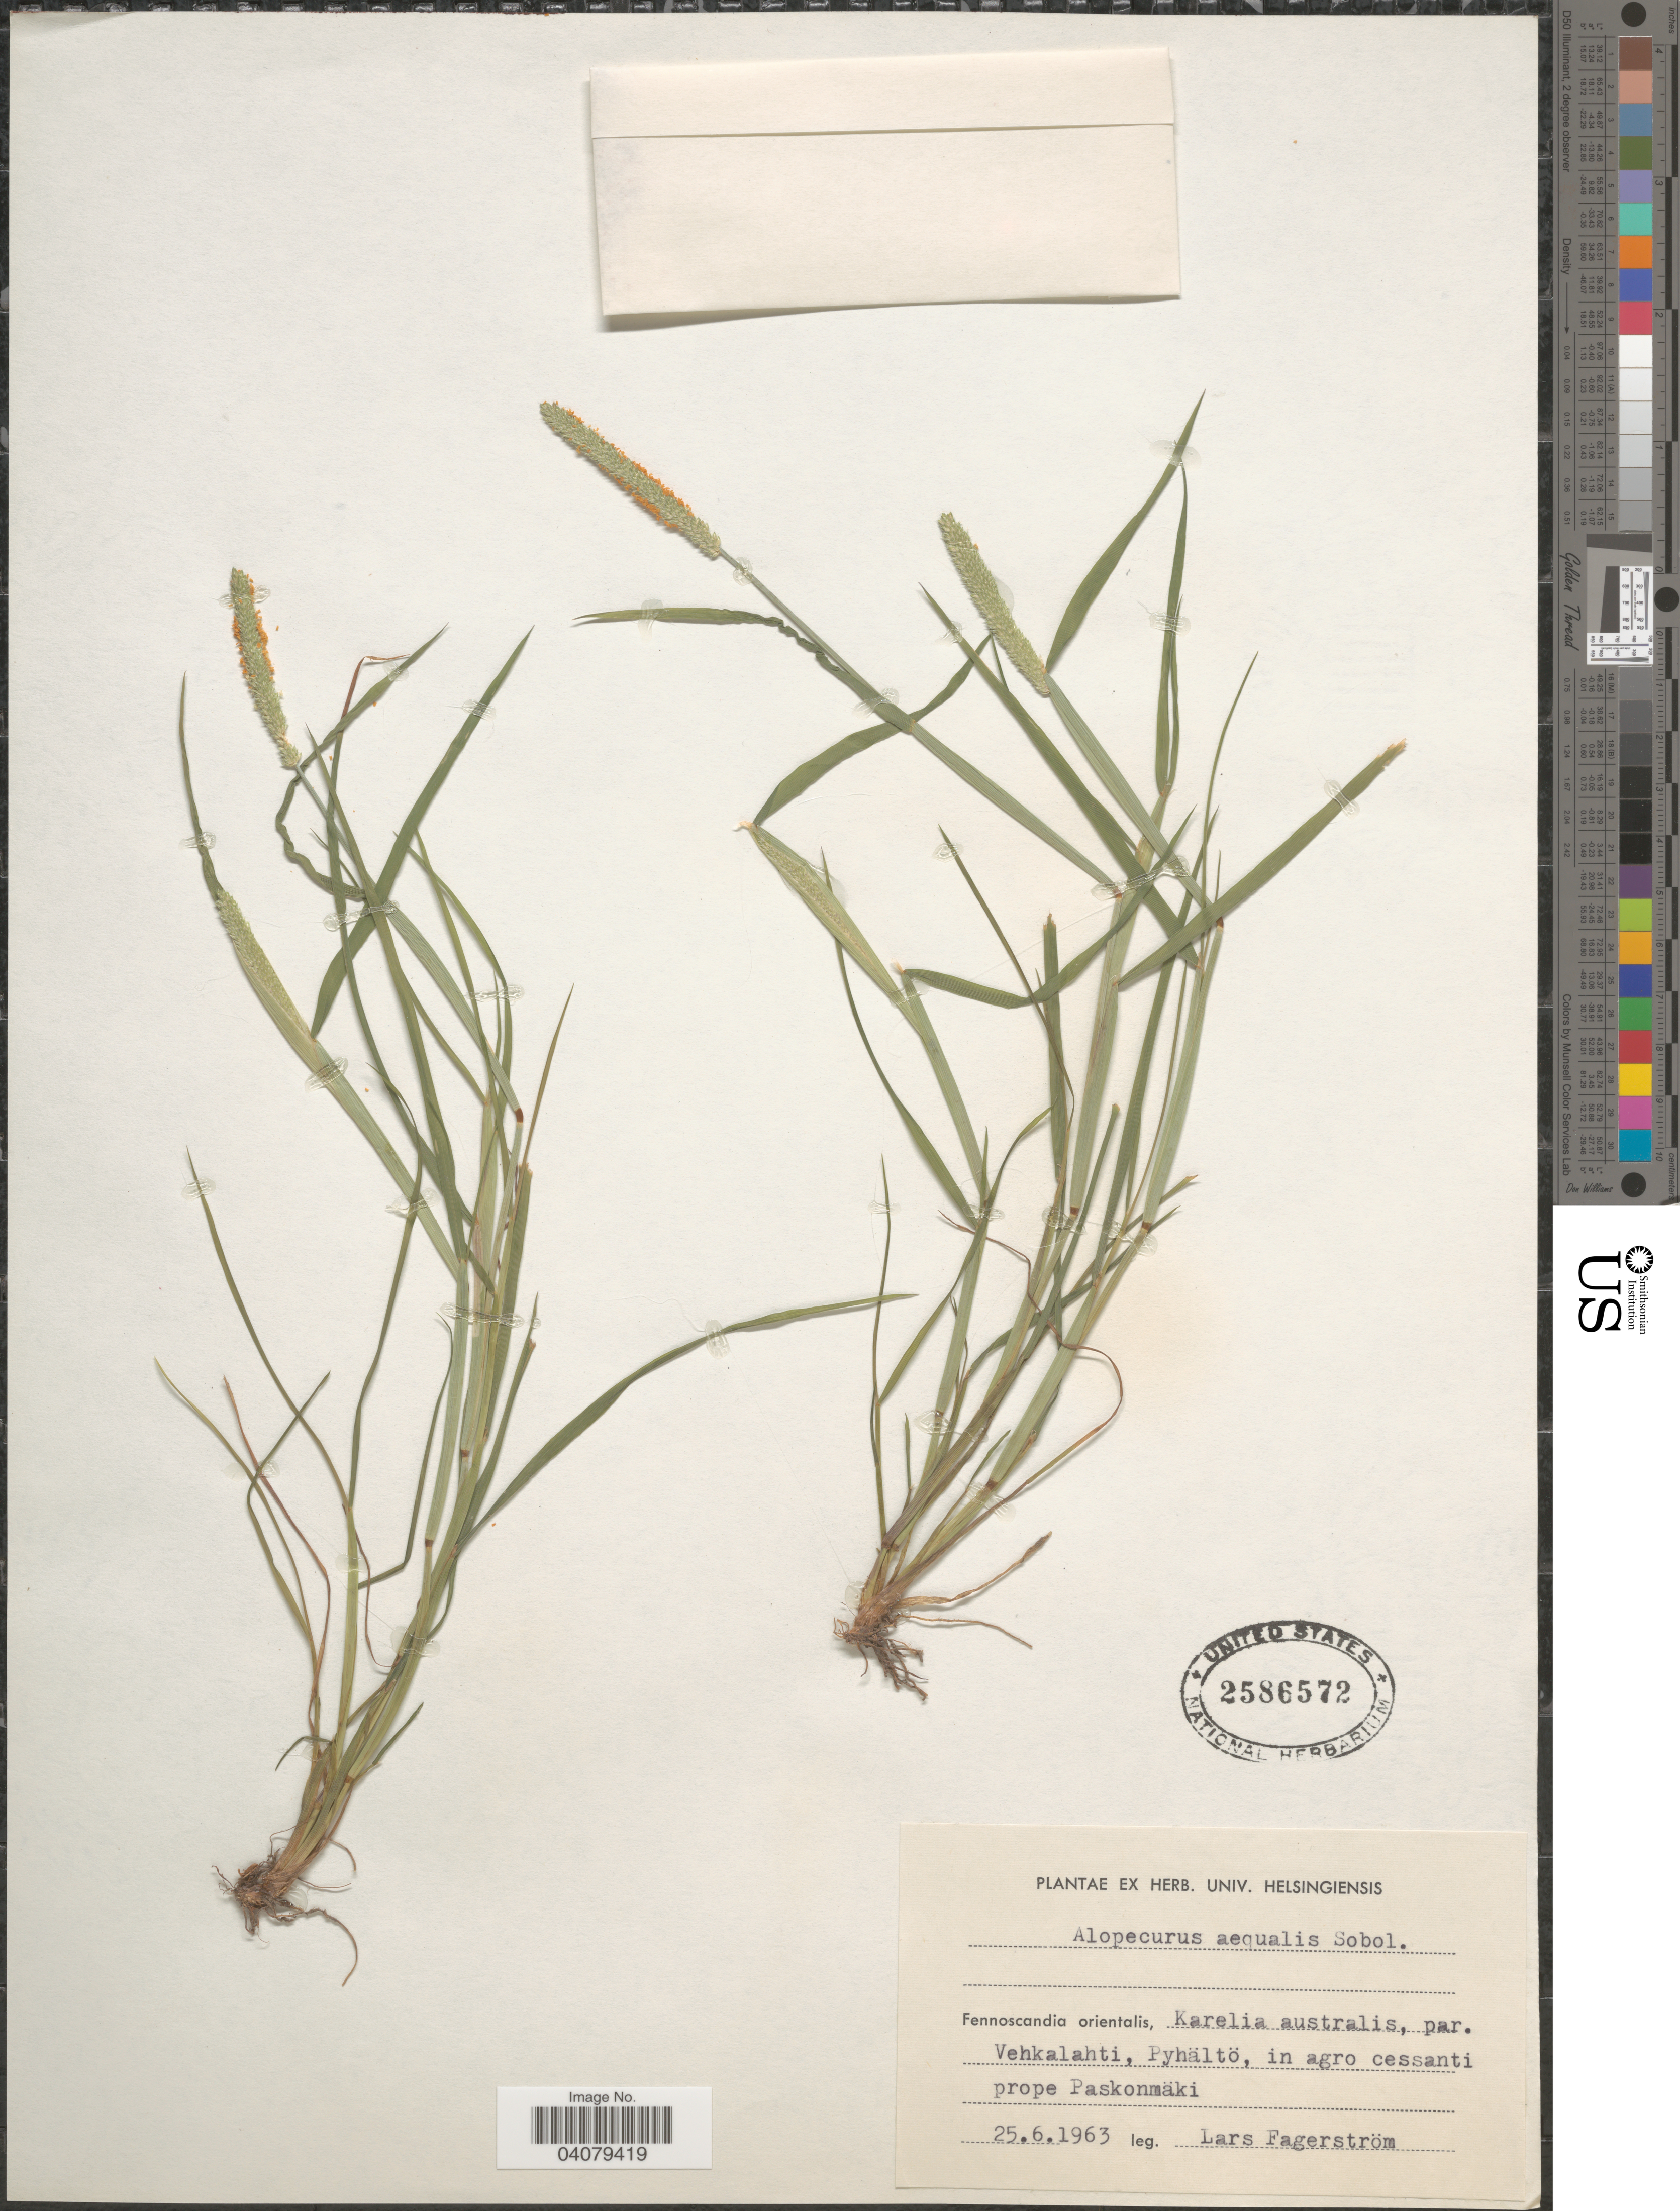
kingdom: Plantae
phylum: Tracheophyta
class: Liliopsida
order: Poales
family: Poaceae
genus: Alopecurus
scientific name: Alopecurus arundinaceus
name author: Poir.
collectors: L. Fagerstrom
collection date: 1963-06-25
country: Russian Federation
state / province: Karelia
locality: Fennoscandia orientalis, Karelia australis, par Vehkalahti, Pyhältö, in agro cessanti prope Paskonmäki.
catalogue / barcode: US 2586572